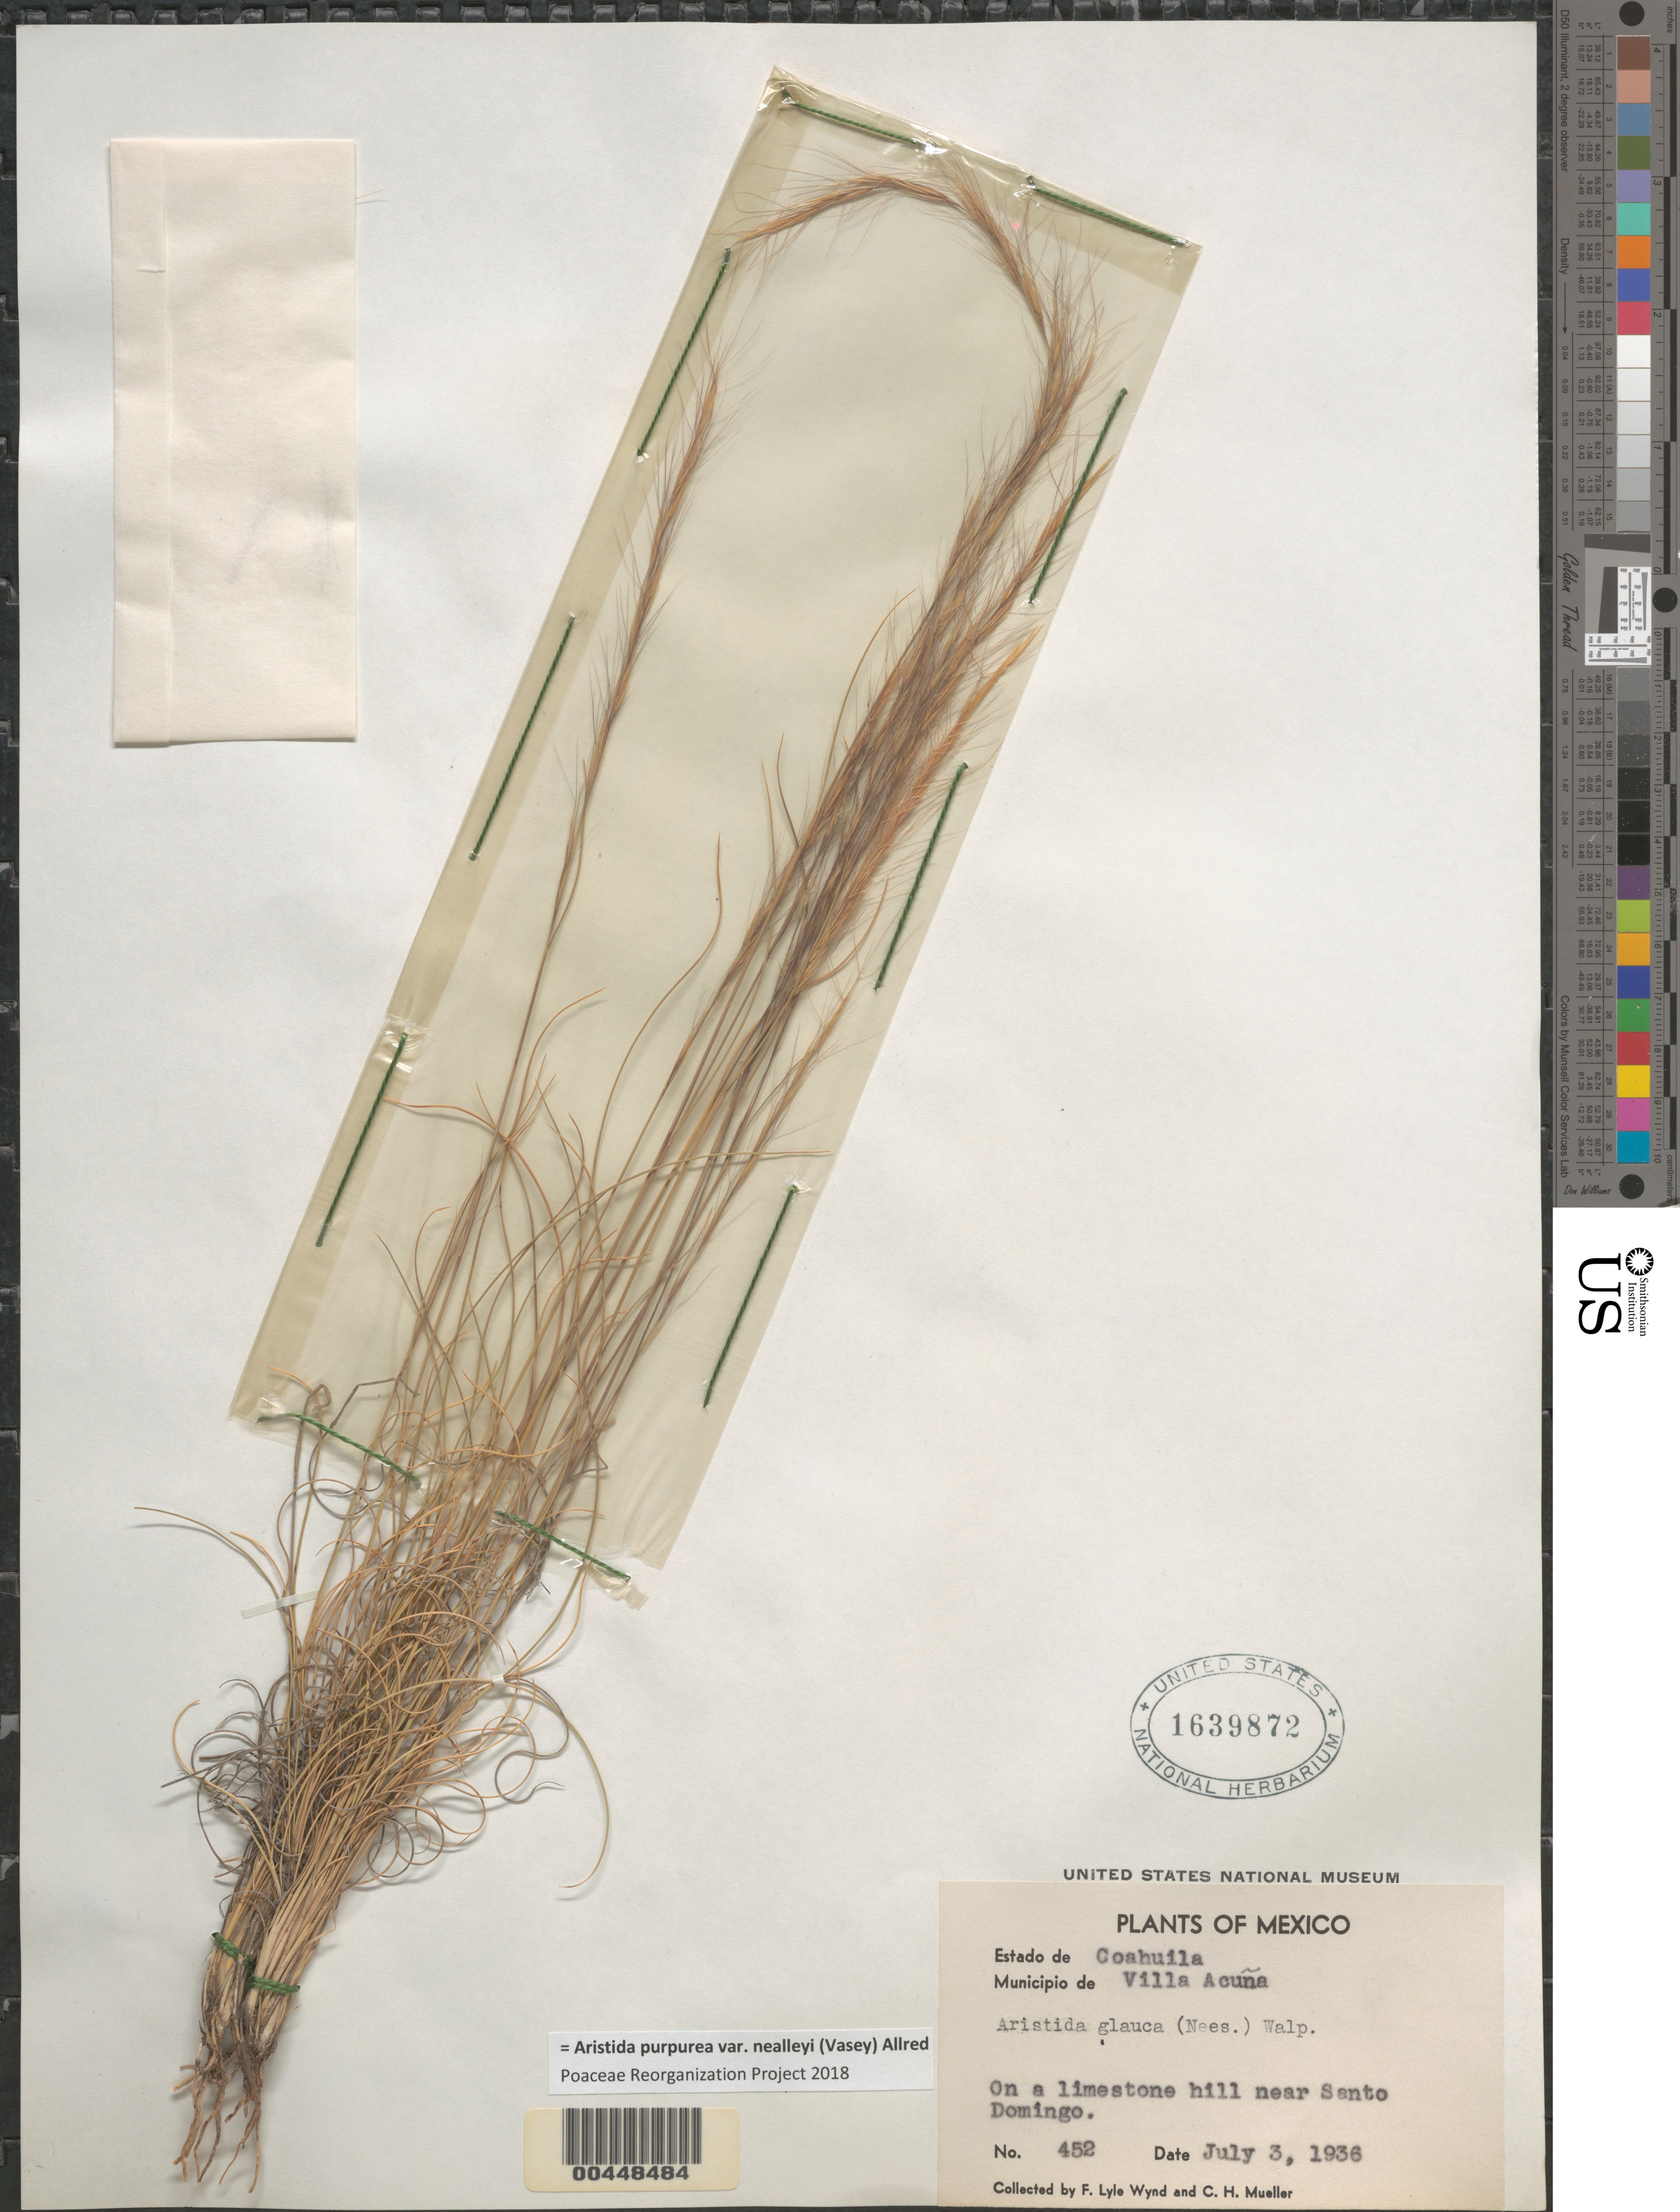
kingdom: Plantae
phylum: Tracheophyta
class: Liliopsida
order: Poales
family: Poaceae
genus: Aristida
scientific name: Aristida purpurea var. nealleyi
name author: (Vasey) Allred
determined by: Poaceae Reorganization Project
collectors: F. L. Wynd & C. H. Muller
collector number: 452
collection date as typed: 3 Jul 1936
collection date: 1936-07-03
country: Mexico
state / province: Coahuila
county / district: Acuña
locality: On limestone hill near Santo Domingo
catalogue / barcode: US 1639872